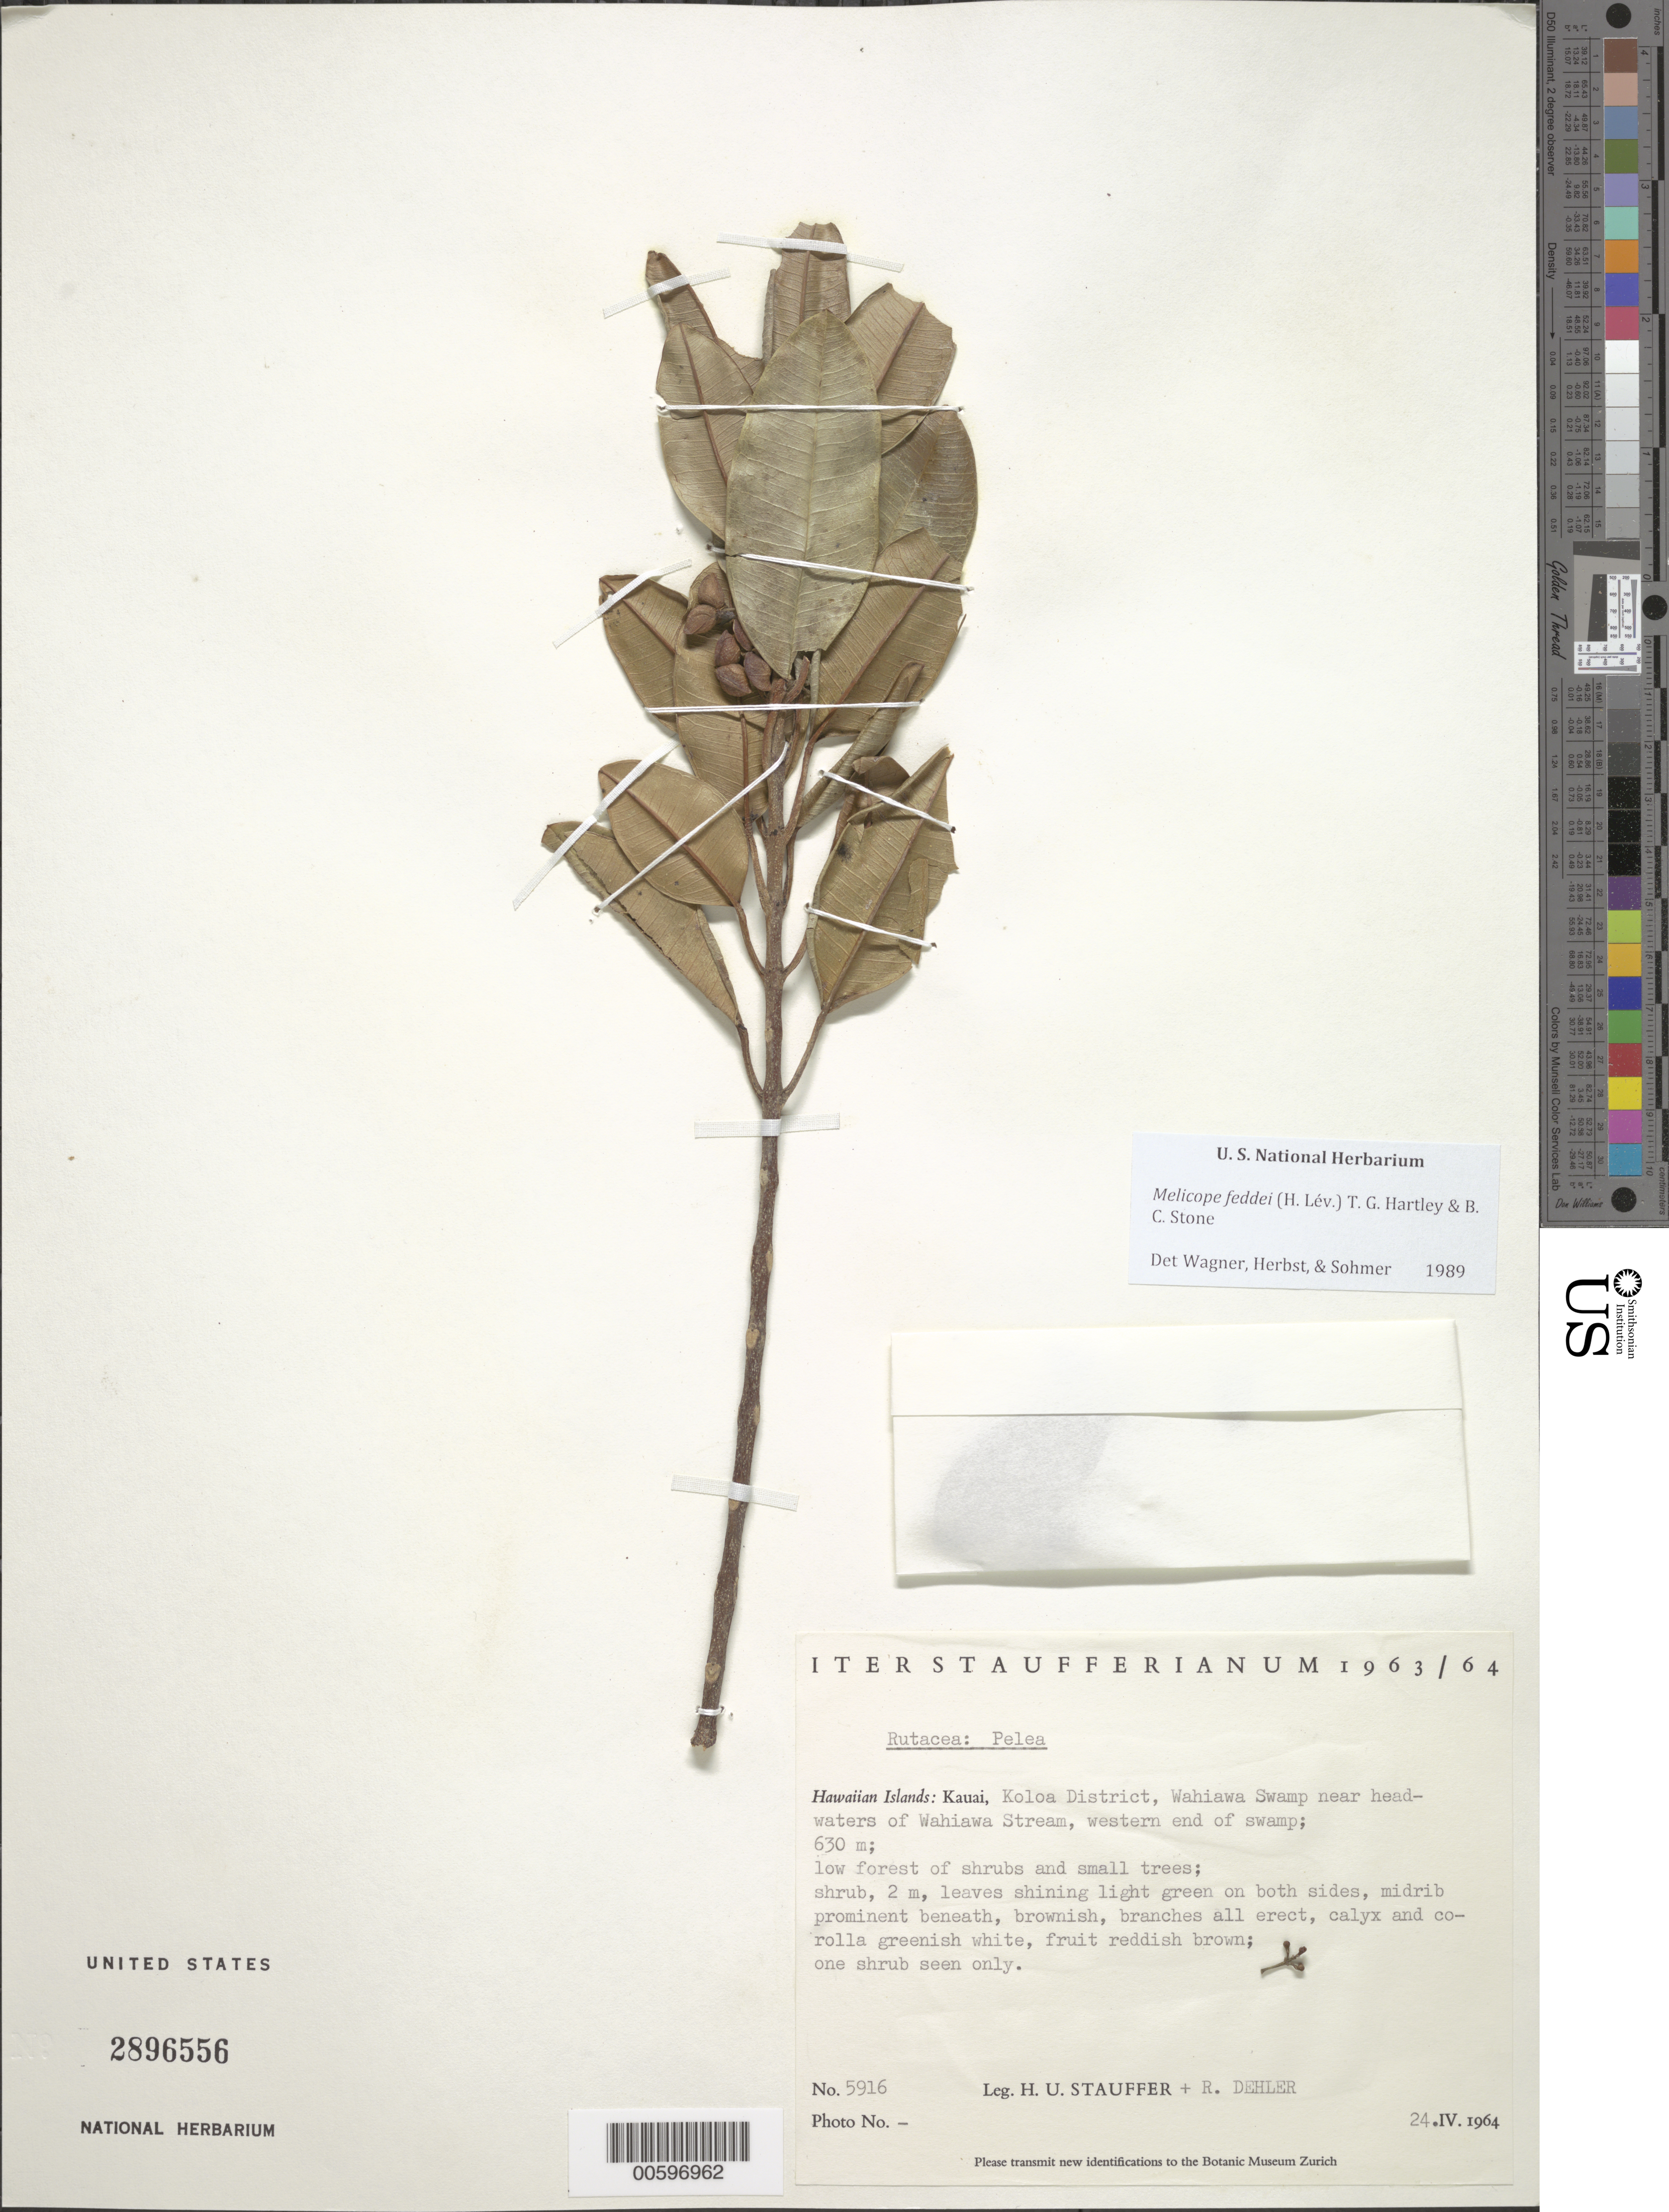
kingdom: Plantae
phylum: Tracheophyta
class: Magnoliopsida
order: Sapindales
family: Rutaceae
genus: Melicope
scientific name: Melicope feddei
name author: (H. Lév.) T.G. Hartley & B.C. Stone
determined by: Herbst, D. R.; Sohmer, S. H.; Wagner, W. L.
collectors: H. U. Stauffer & R. Dehler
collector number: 5916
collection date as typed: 24 Apr 1964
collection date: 1964-04-24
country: United States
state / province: Hawaii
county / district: Kauai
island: Kaua'i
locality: Koloa Dist, Wahiawa Swamp near headwaters of Wahiawa Stream, western end of swamp.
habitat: Low forest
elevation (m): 630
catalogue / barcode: US 2896556